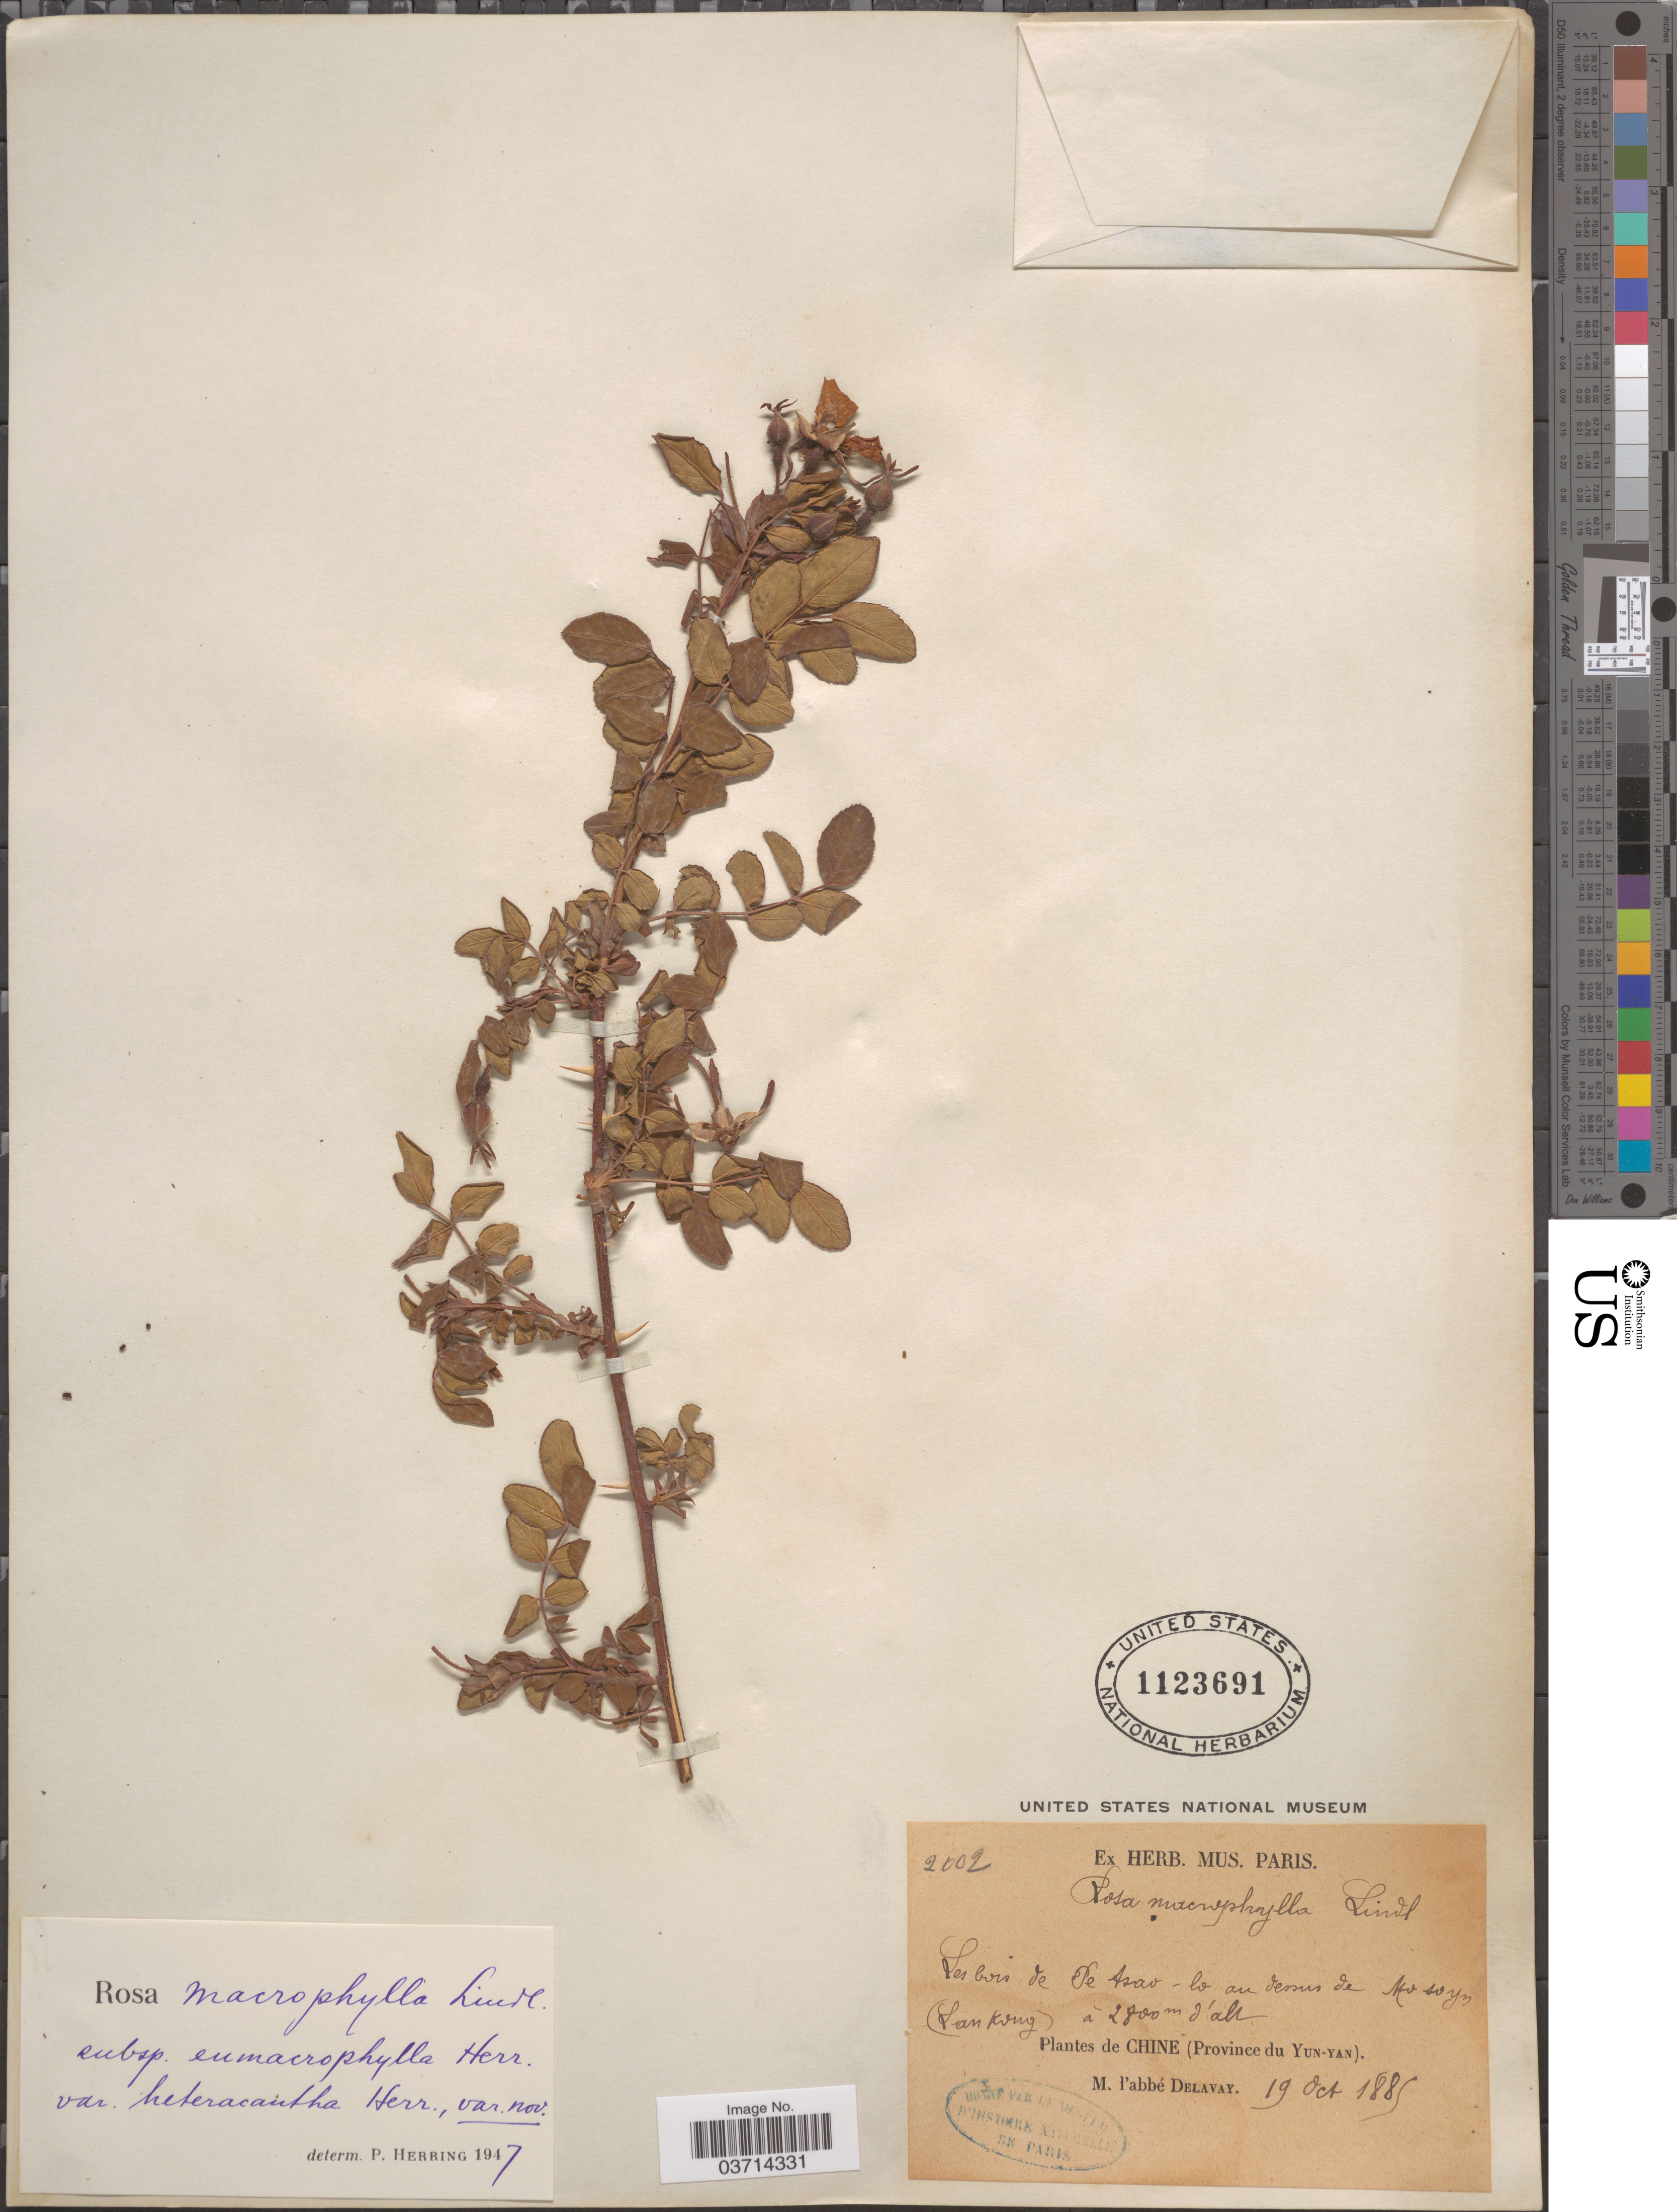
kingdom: Plantae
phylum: Tracheophyta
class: Magnoliopsida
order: Rosales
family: Rosaceae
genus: Rosa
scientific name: Rosa macrophylla var. macrophylla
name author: Lindl.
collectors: P. Delavay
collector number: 2002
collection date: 1885-10-19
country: China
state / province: Yunnan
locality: Les bois de Pe Asav-lo au demis de Mv soyn. (San Kong). [interpreted]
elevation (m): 2800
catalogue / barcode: US 1123691